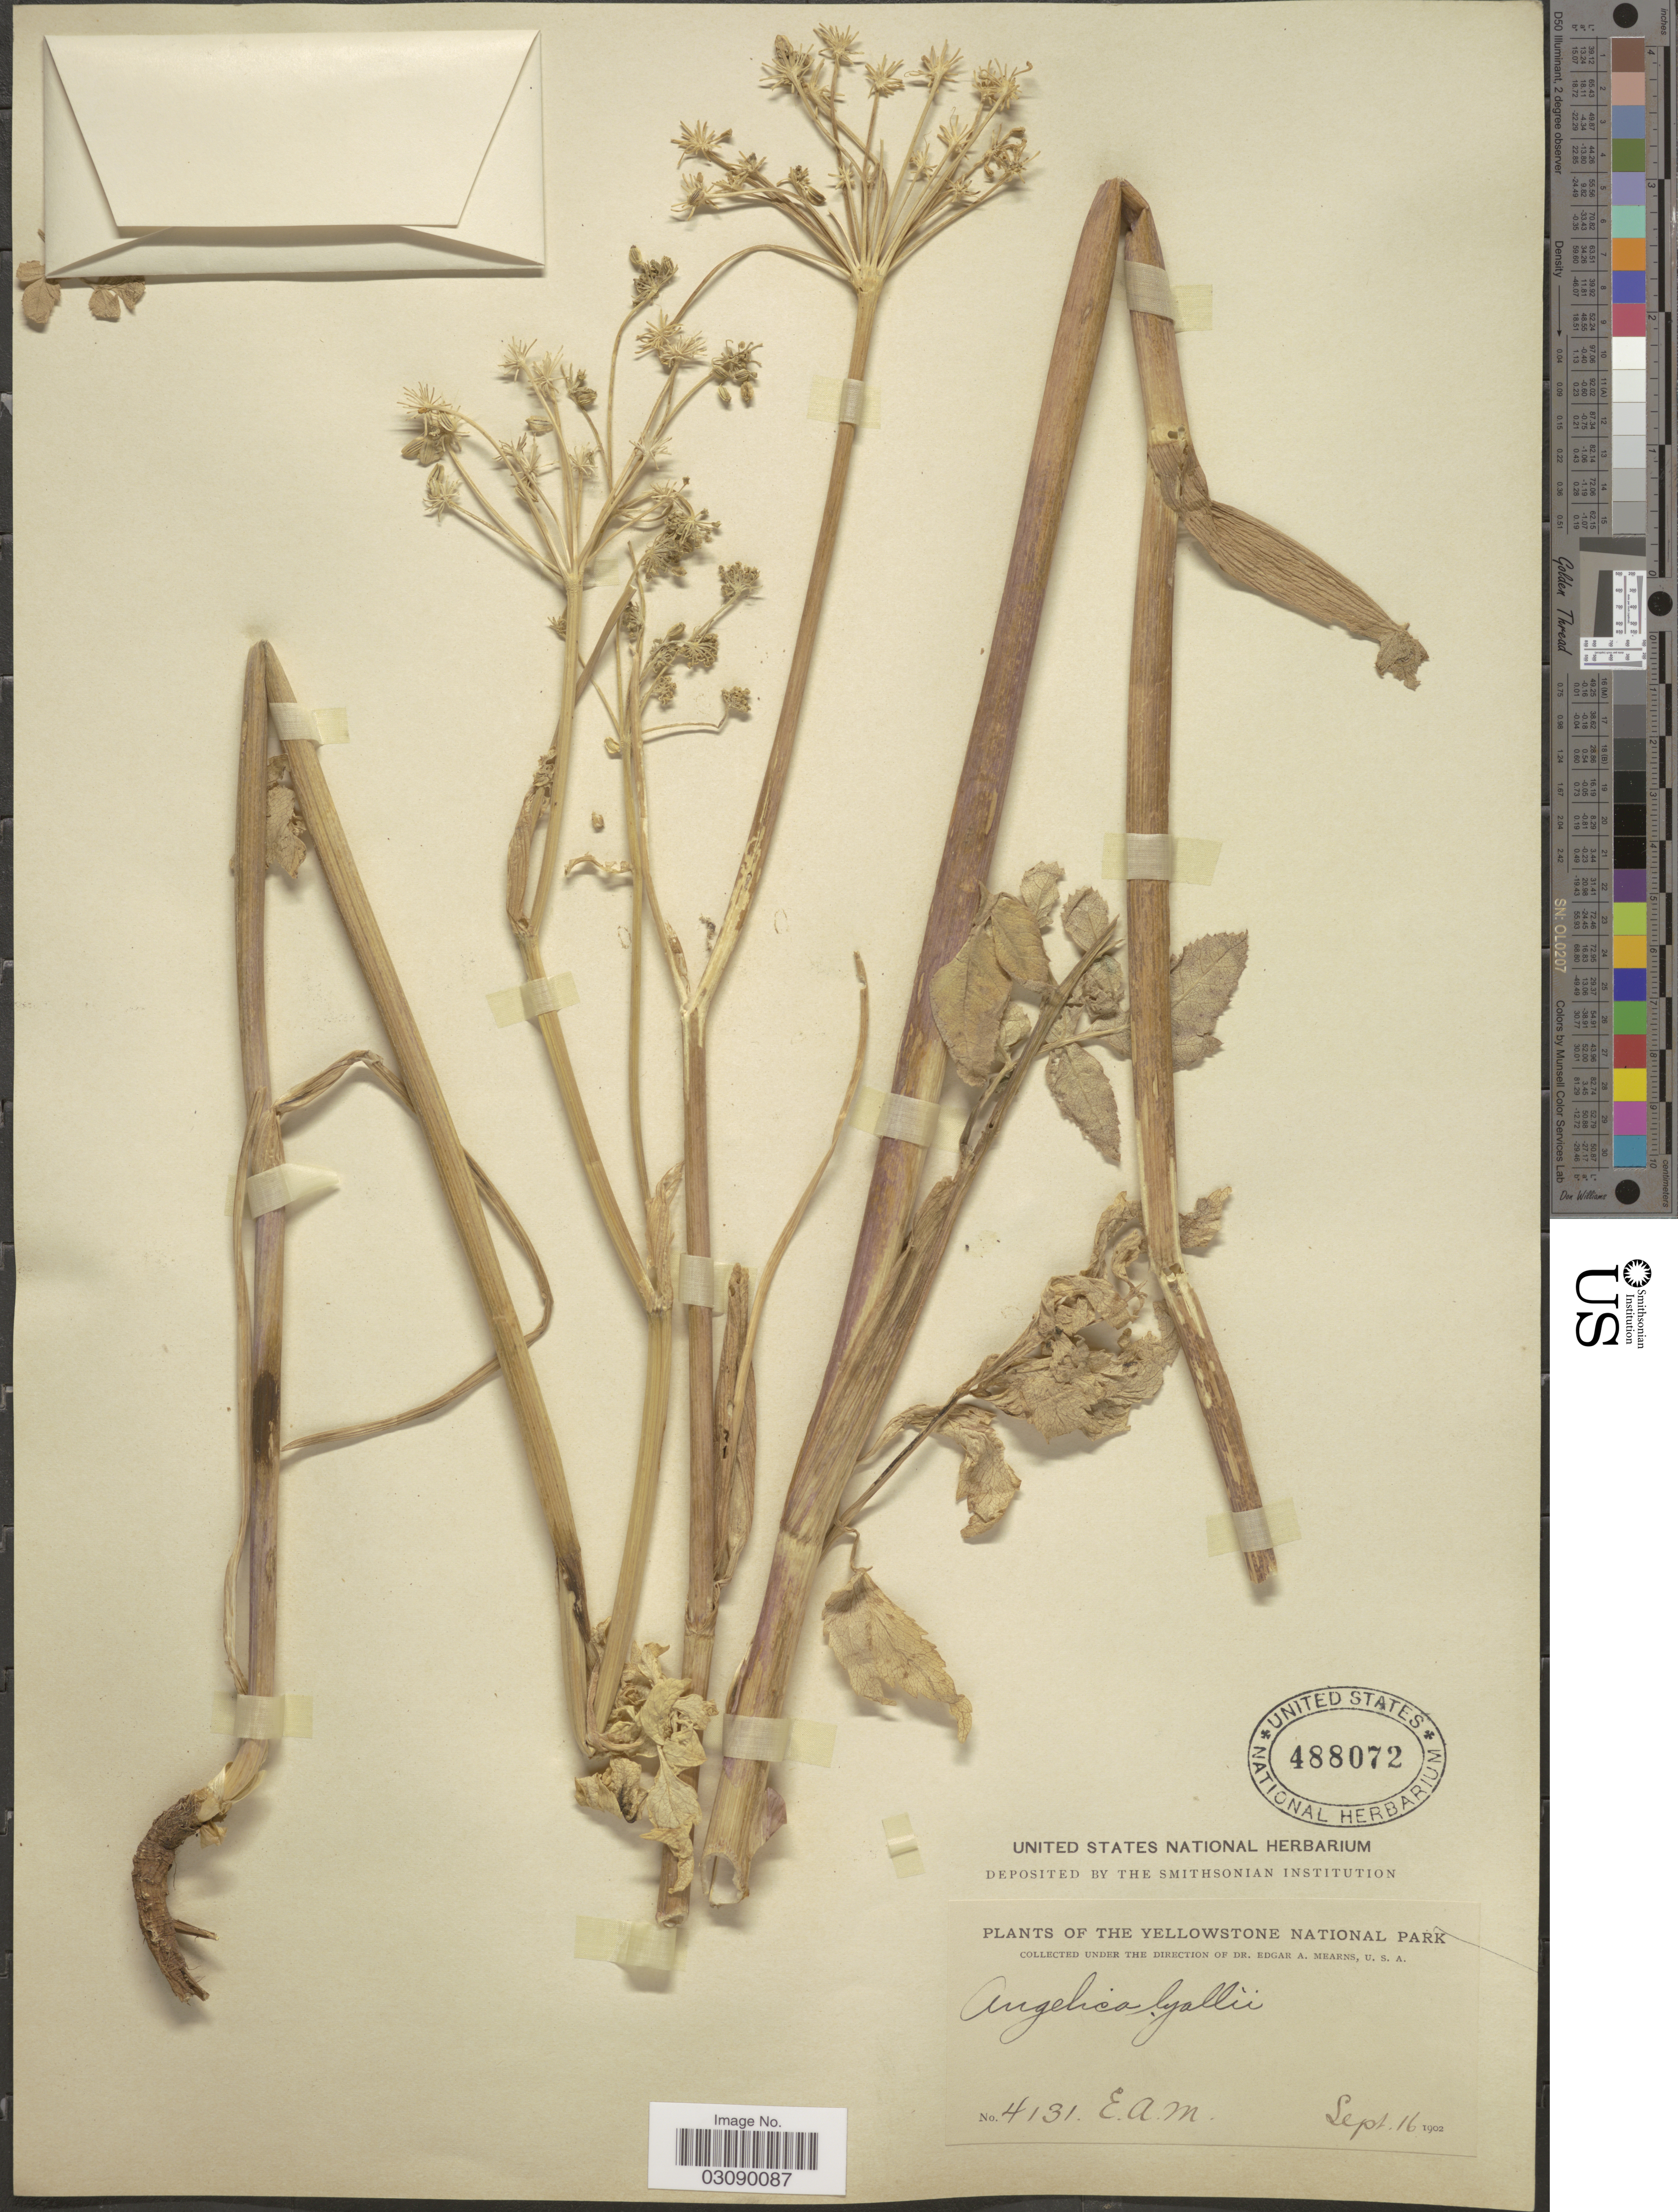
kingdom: Plantae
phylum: Tracheophyta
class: Magnoliopsida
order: Apiales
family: Apiaceae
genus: Angelica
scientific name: Angelica arguta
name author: Nutt.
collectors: E. A. Mearns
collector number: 4131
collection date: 1902-09-16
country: United States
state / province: Wyoming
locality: Yellowstone National Park.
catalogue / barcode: US 488072